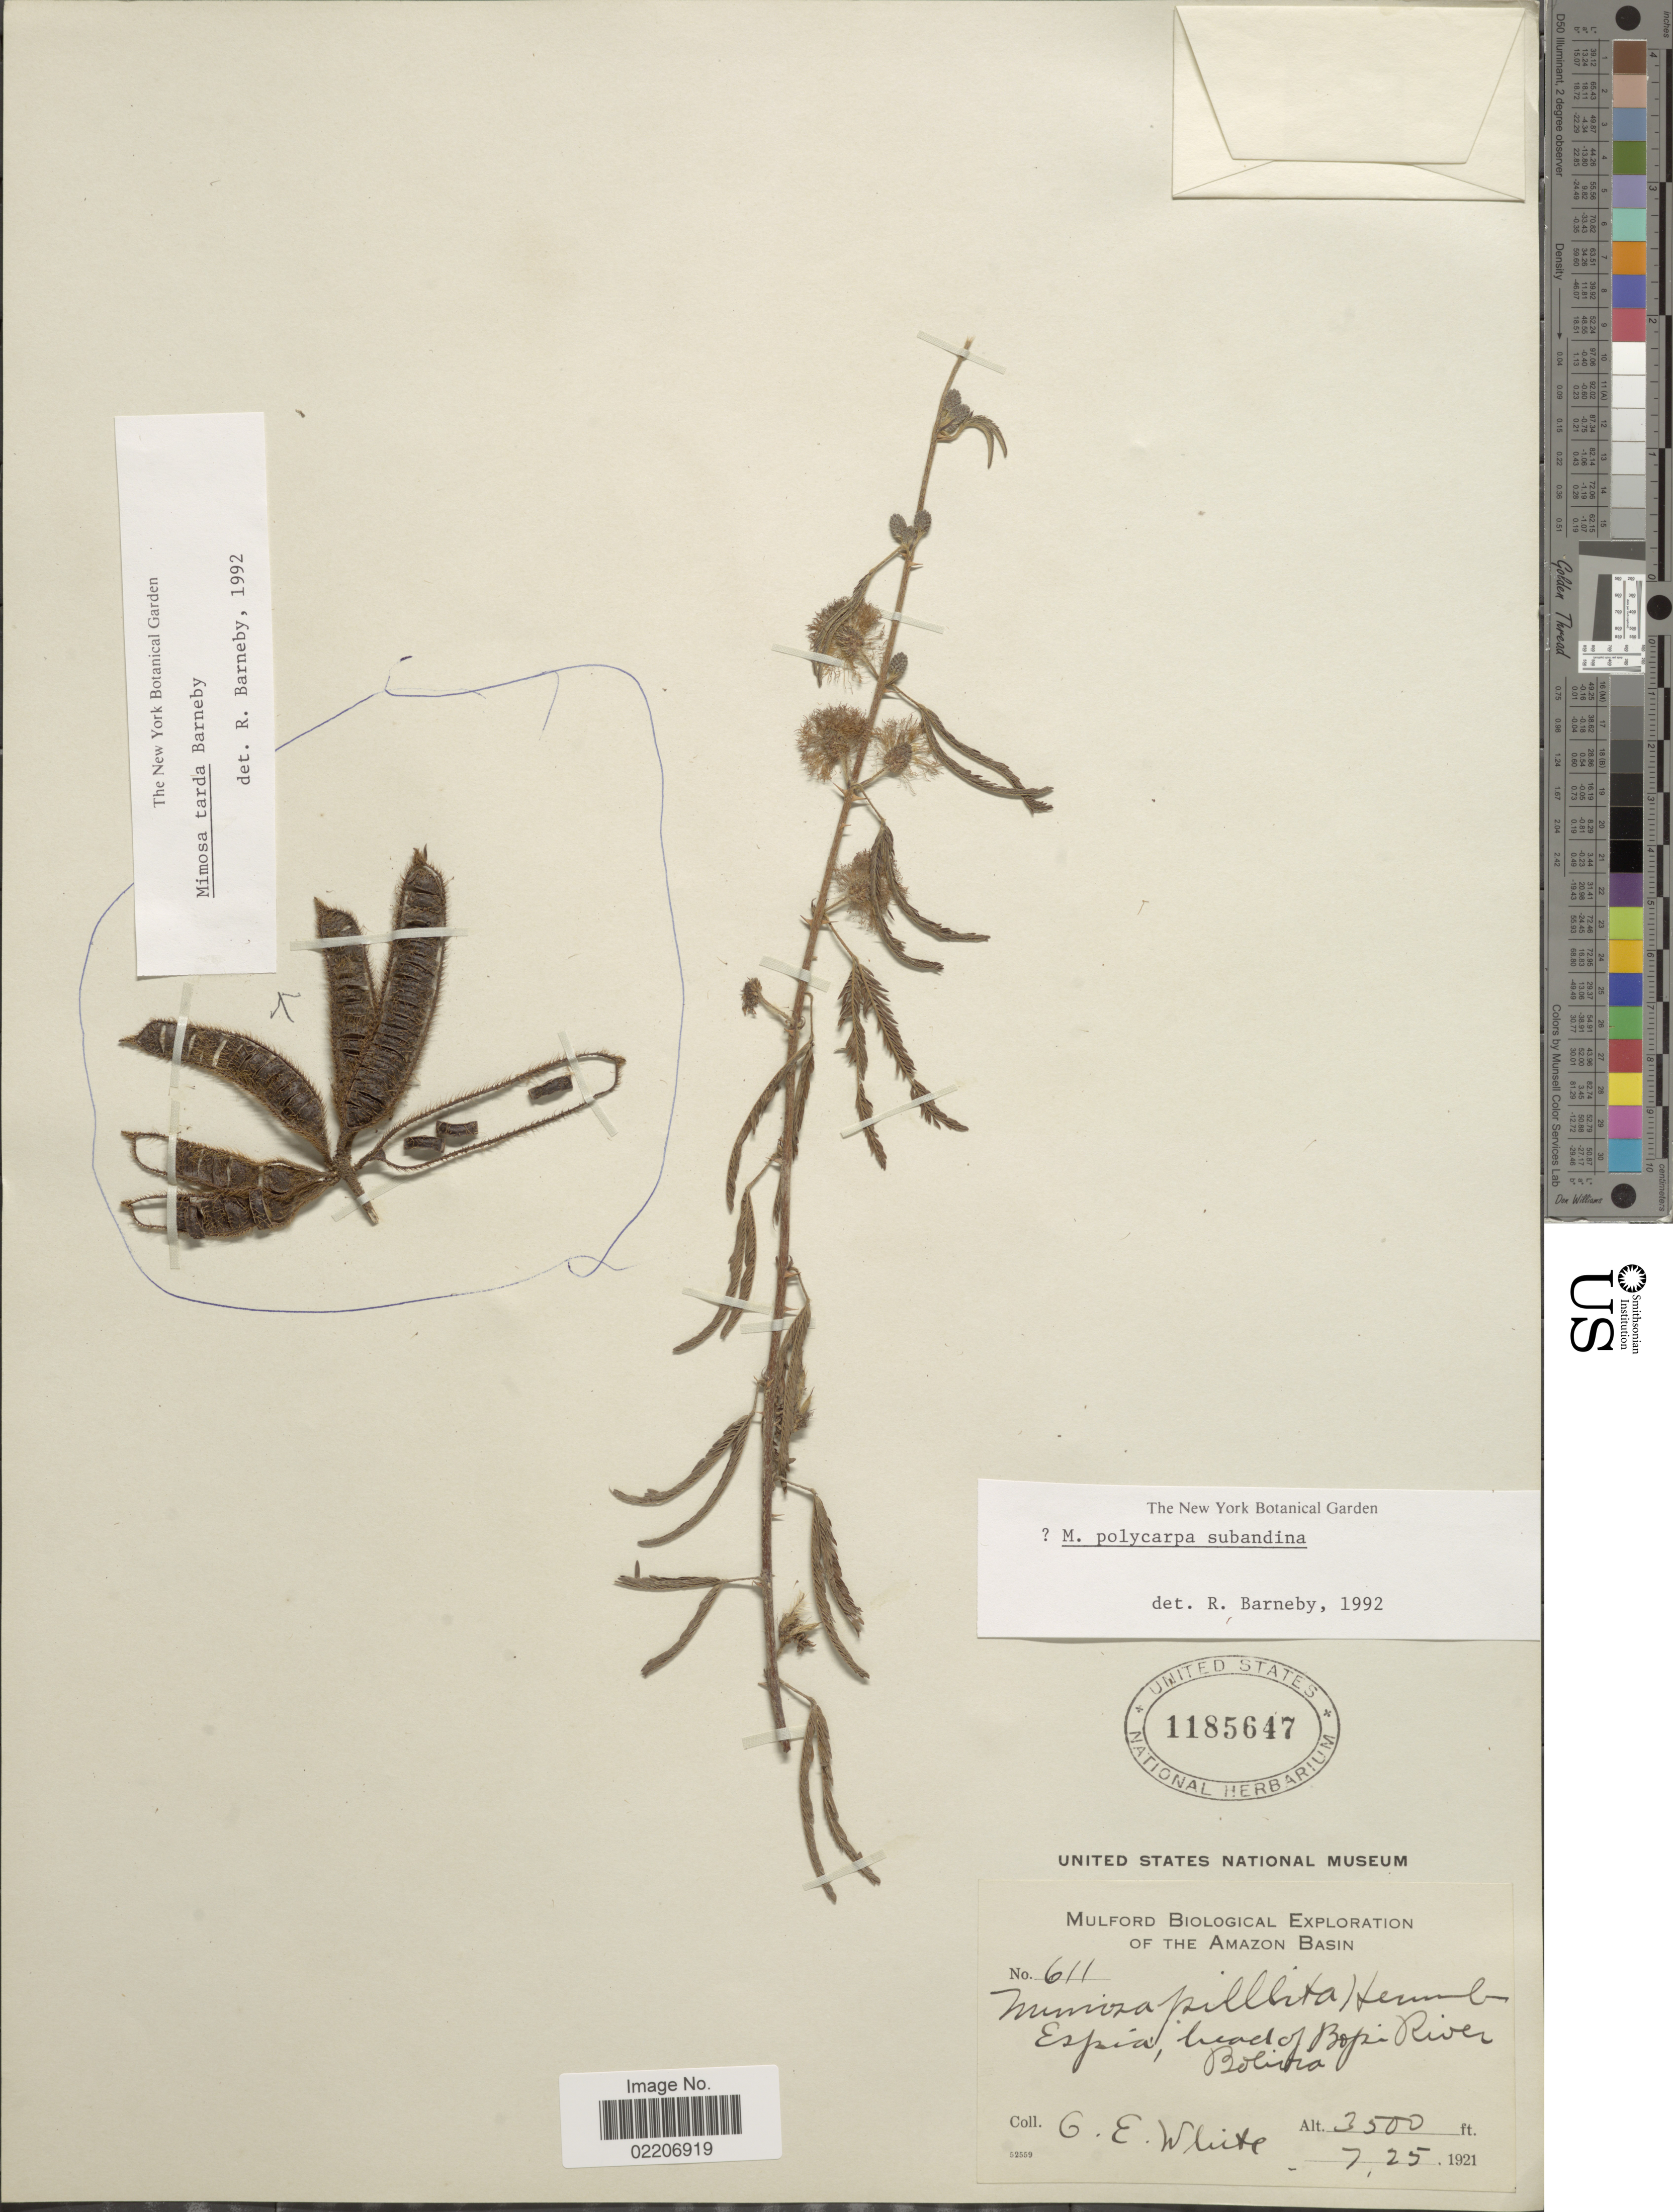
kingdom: Plantae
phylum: Tracheophyta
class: Magnoliopsida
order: Fabales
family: Fabaceae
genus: Mimosa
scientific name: Mimosa polycarpa var. subandina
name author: Barneby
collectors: O. E. White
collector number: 611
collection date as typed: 7-25-1921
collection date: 1921-07-25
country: Bolivia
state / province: La Paz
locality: Espia, head of Bopi River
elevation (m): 1067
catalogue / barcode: US 1185647